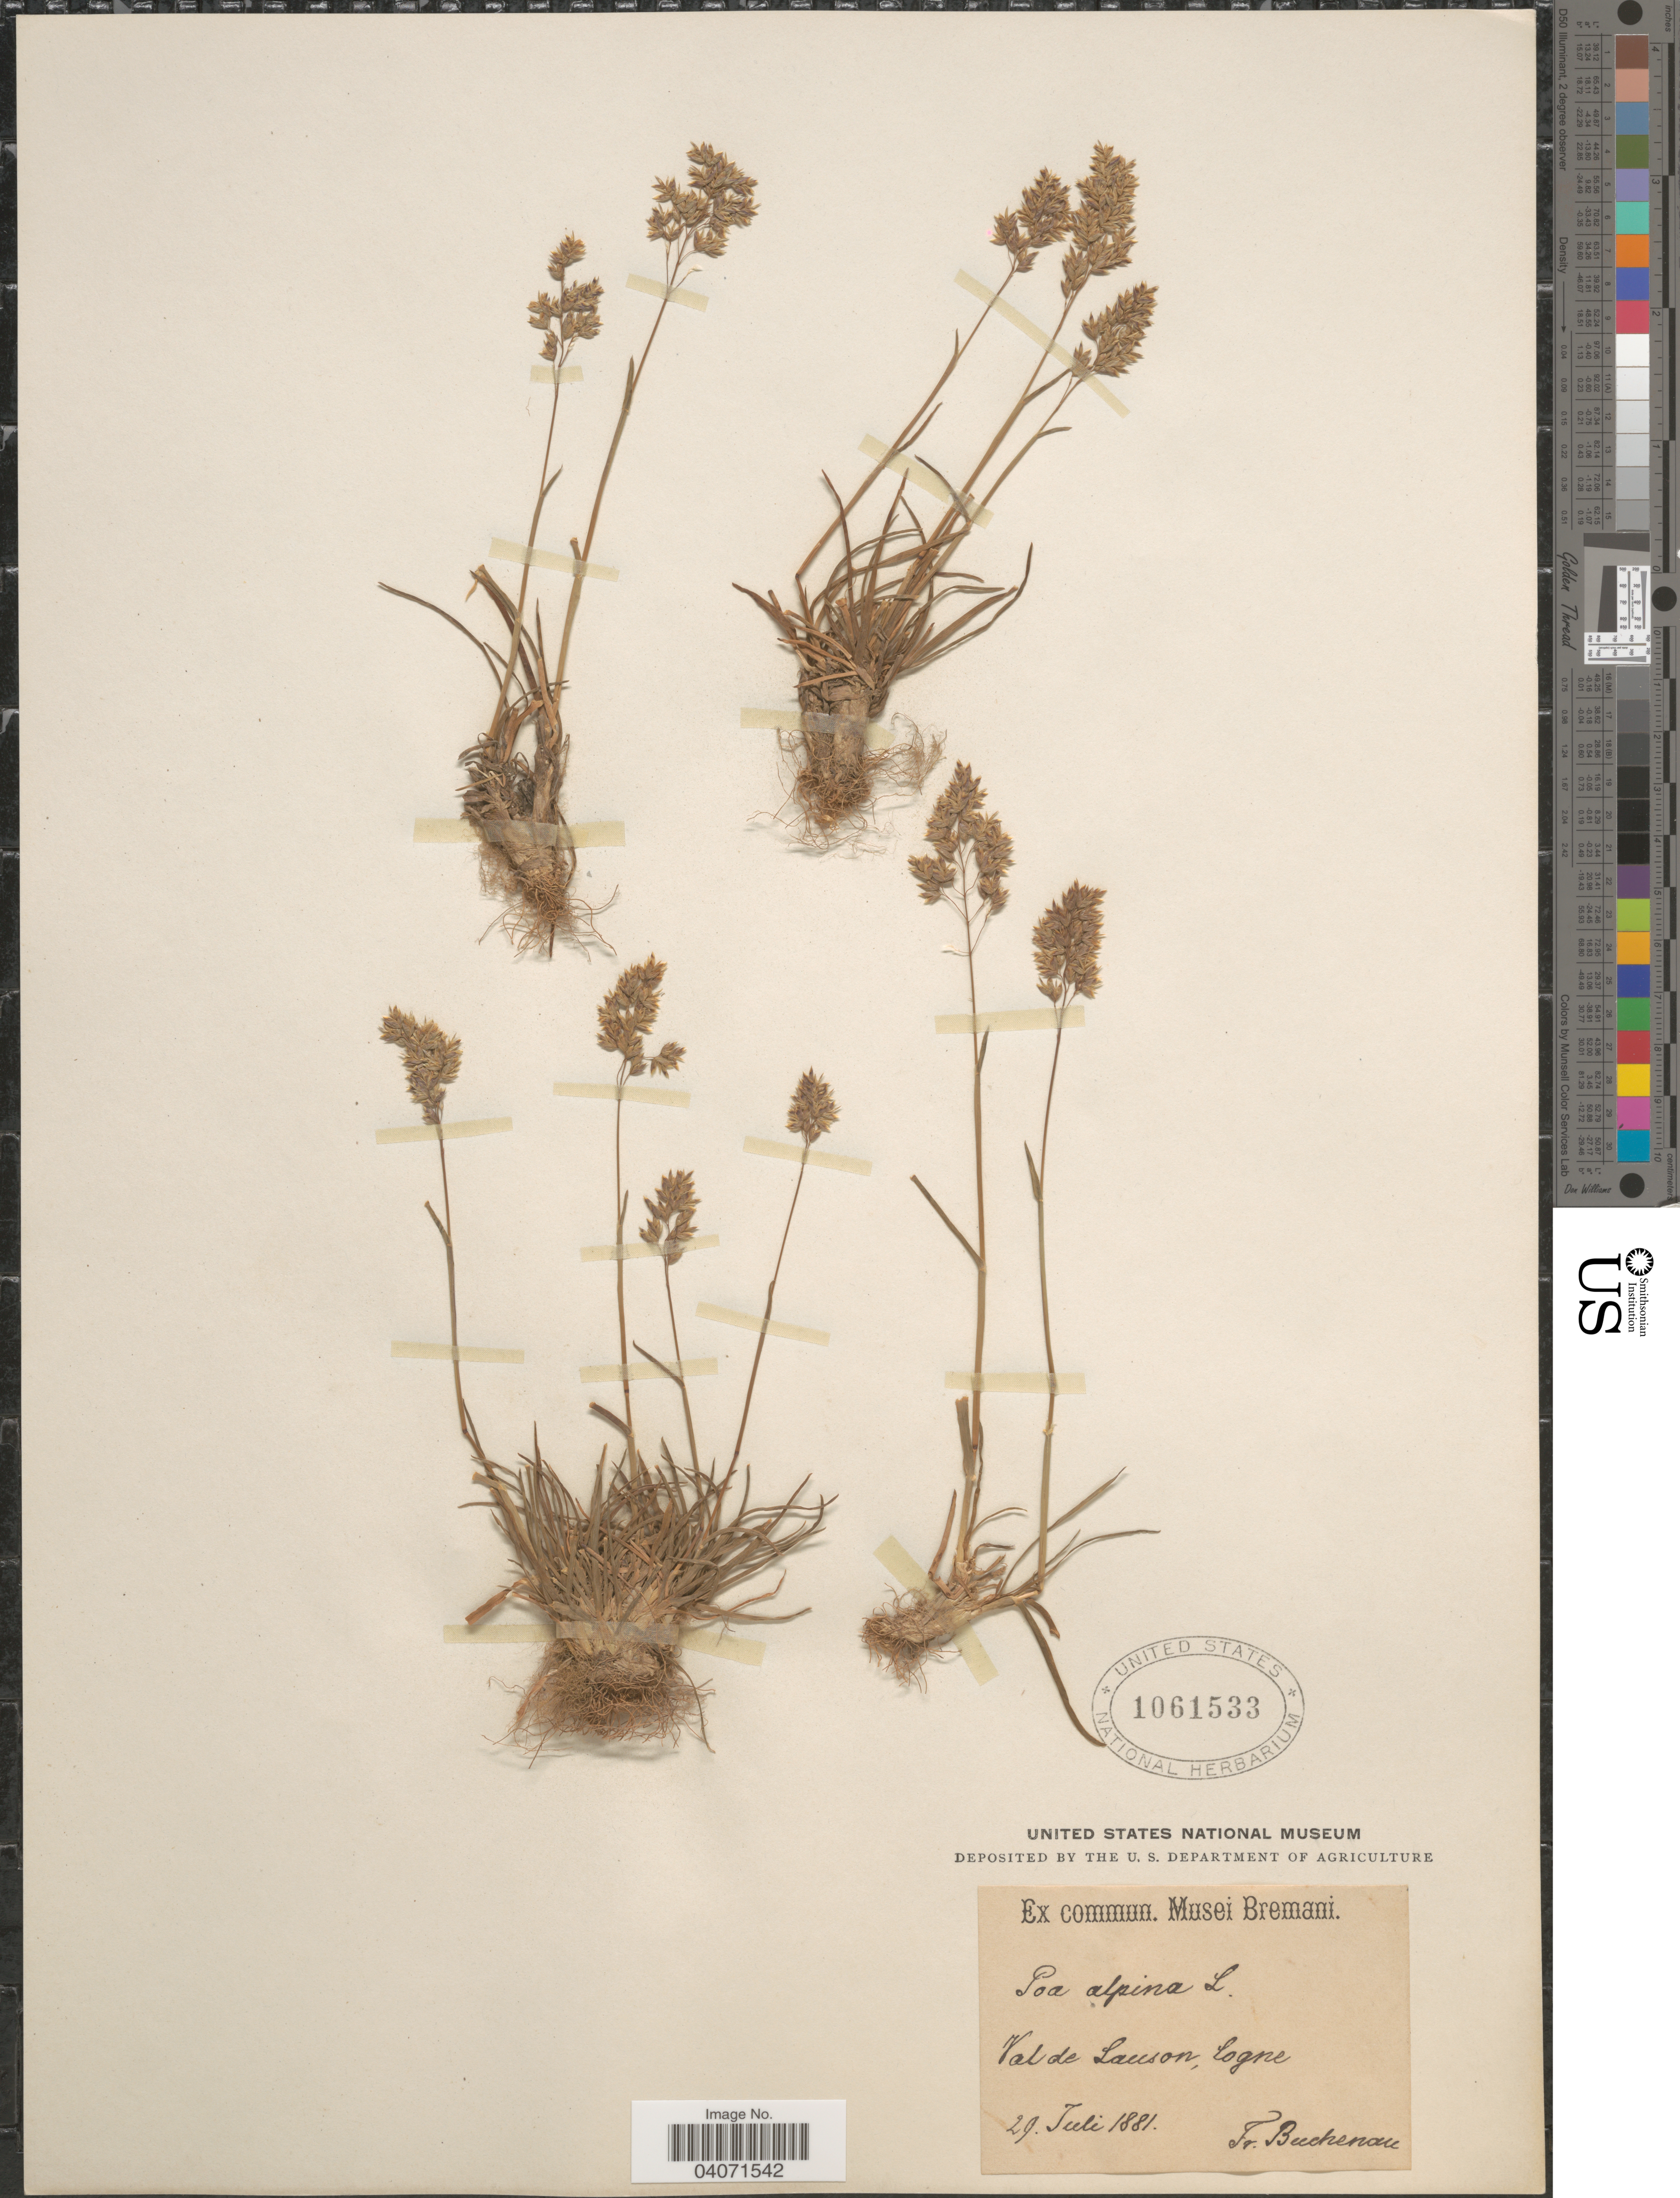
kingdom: Plantae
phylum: Tracheophyta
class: Liliopsida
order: Poales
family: Poaceae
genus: Poa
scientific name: Poa alpina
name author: L.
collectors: F. Buchenau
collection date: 1881-07-29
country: Italy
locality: Val de Lauson, Cogne.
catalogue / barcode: US 1061533